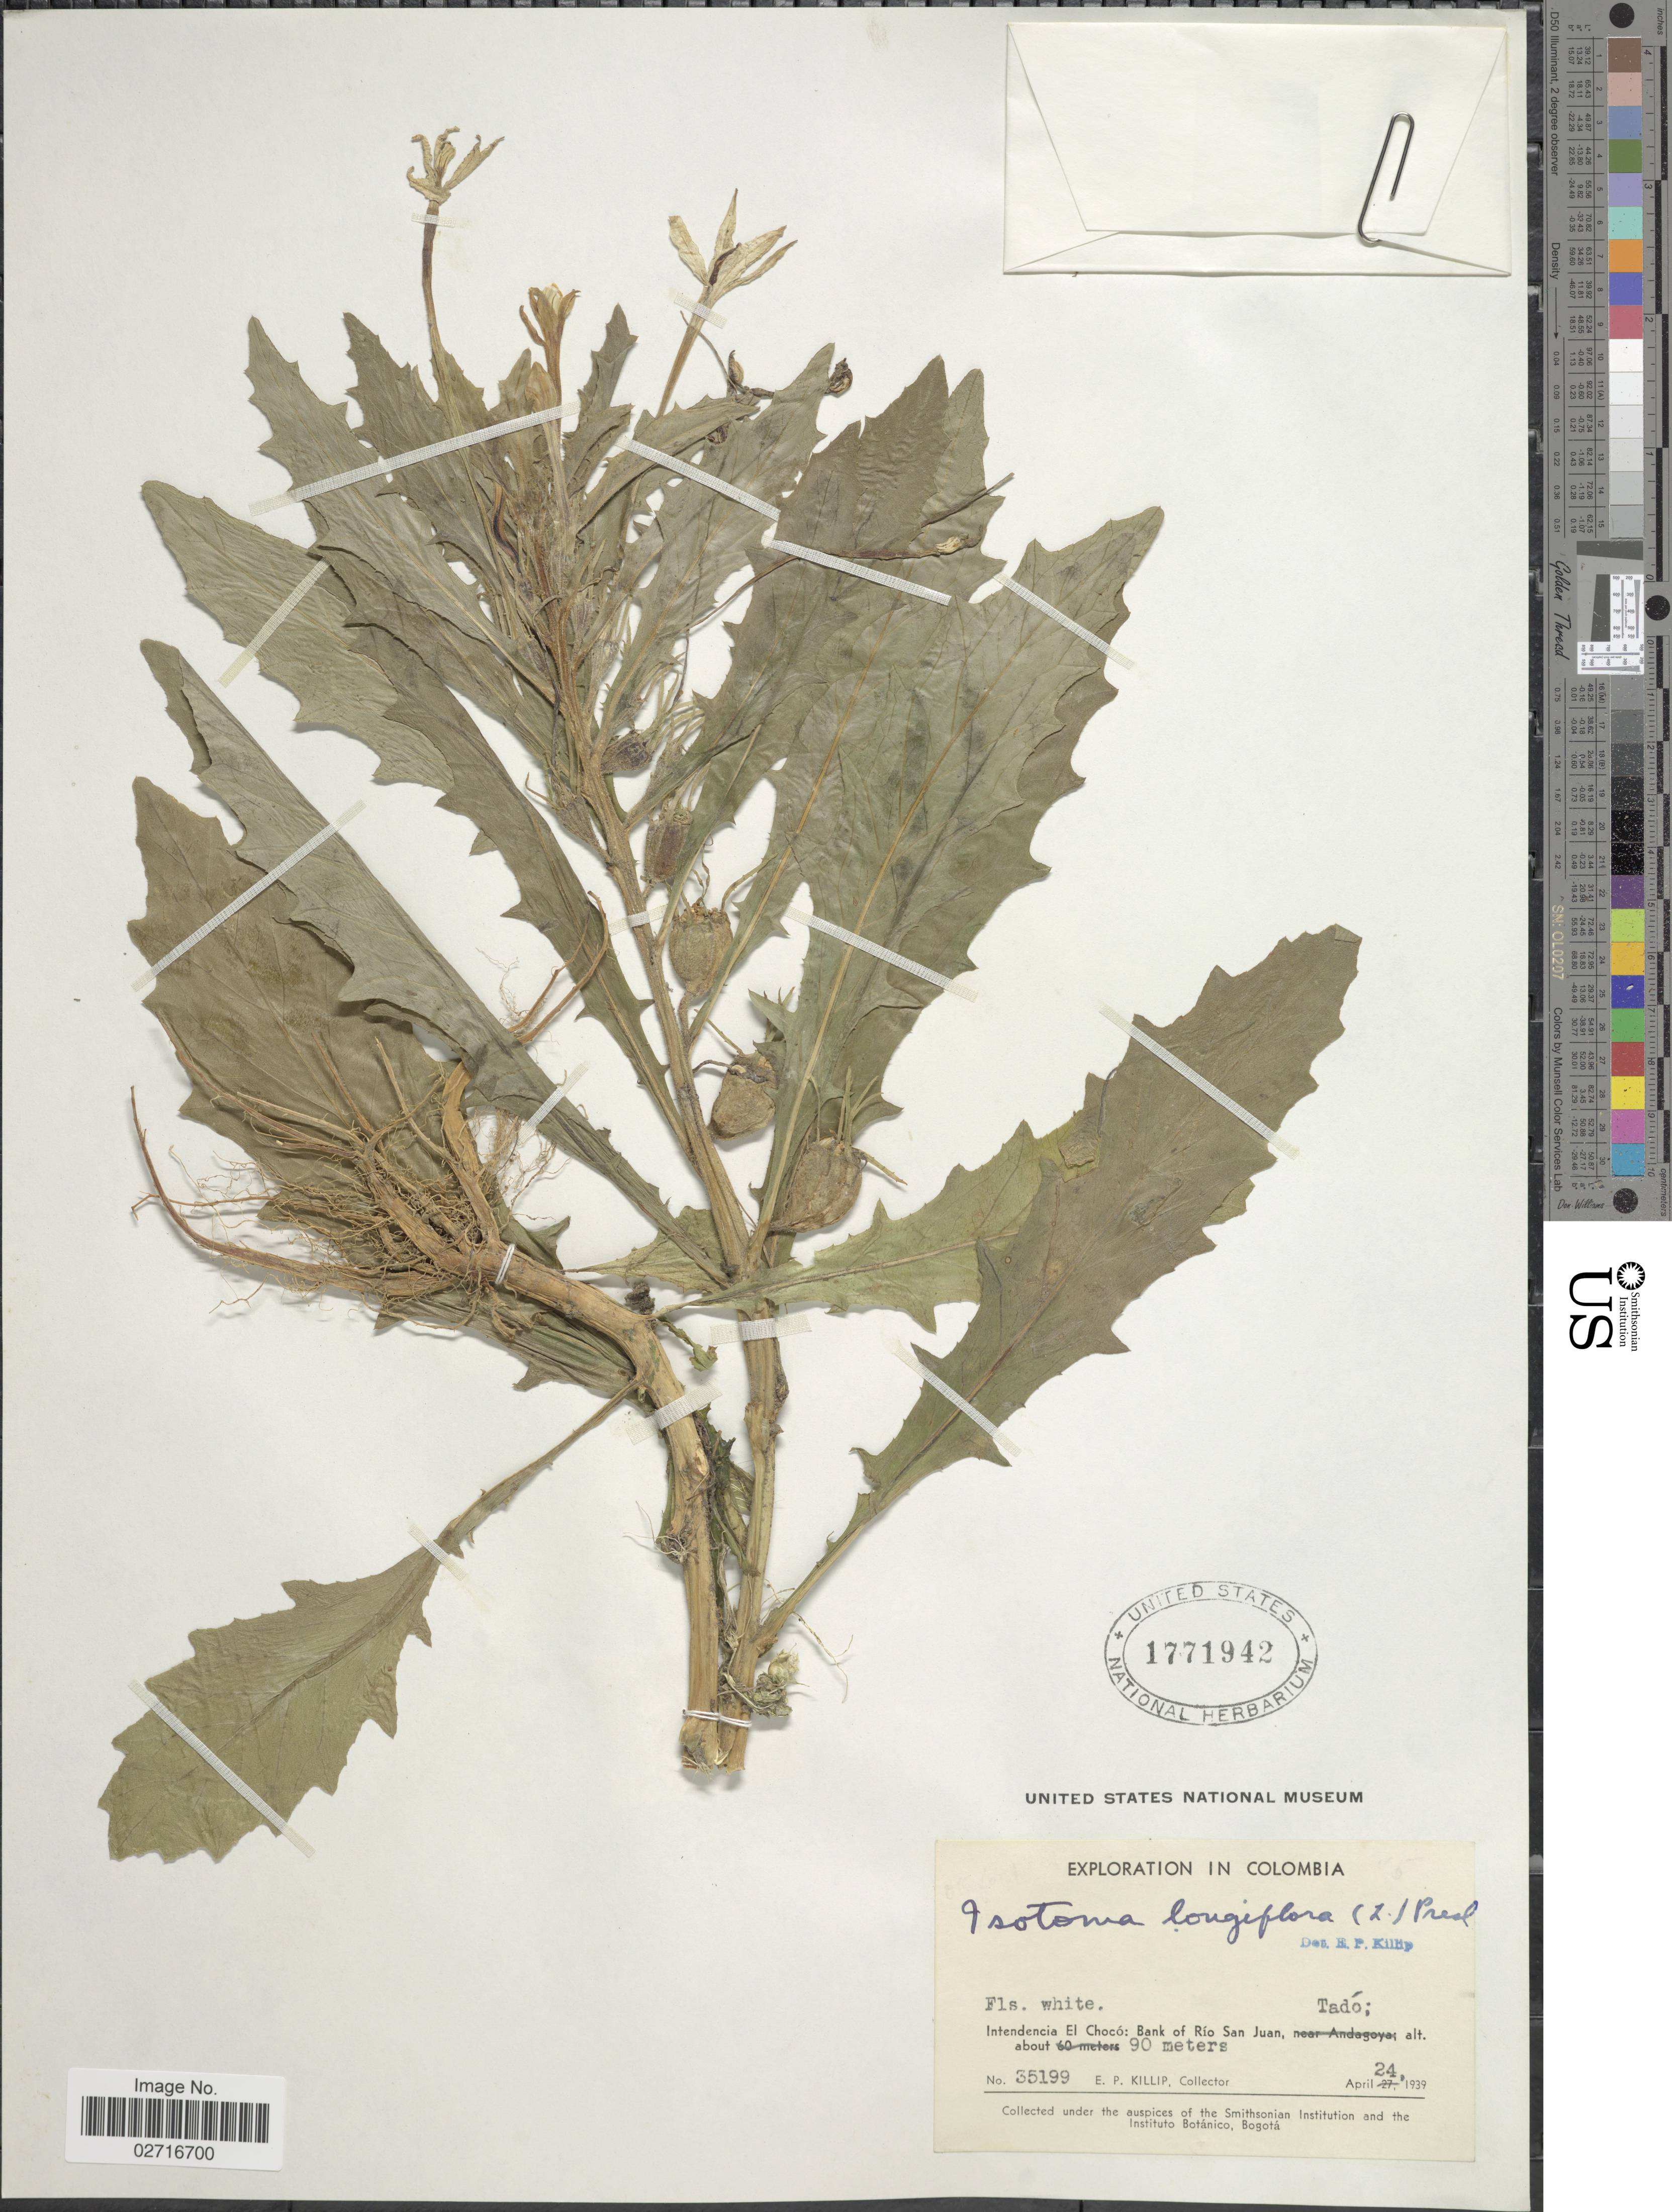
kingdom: Plantae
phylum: Tracheophyta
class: Magnoliopsida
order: Asterales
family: Campanulaceae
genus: Hippobroma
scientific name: Hippobroma longiflora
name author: (L.) G. Don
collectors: E. P. Killip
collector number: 35199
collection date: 1939-04-24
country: Colombia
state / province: Chocó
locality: Intendencia del Choco: Bank of Rio San Juan, Tado.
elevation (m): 90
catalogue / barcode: US 1771942